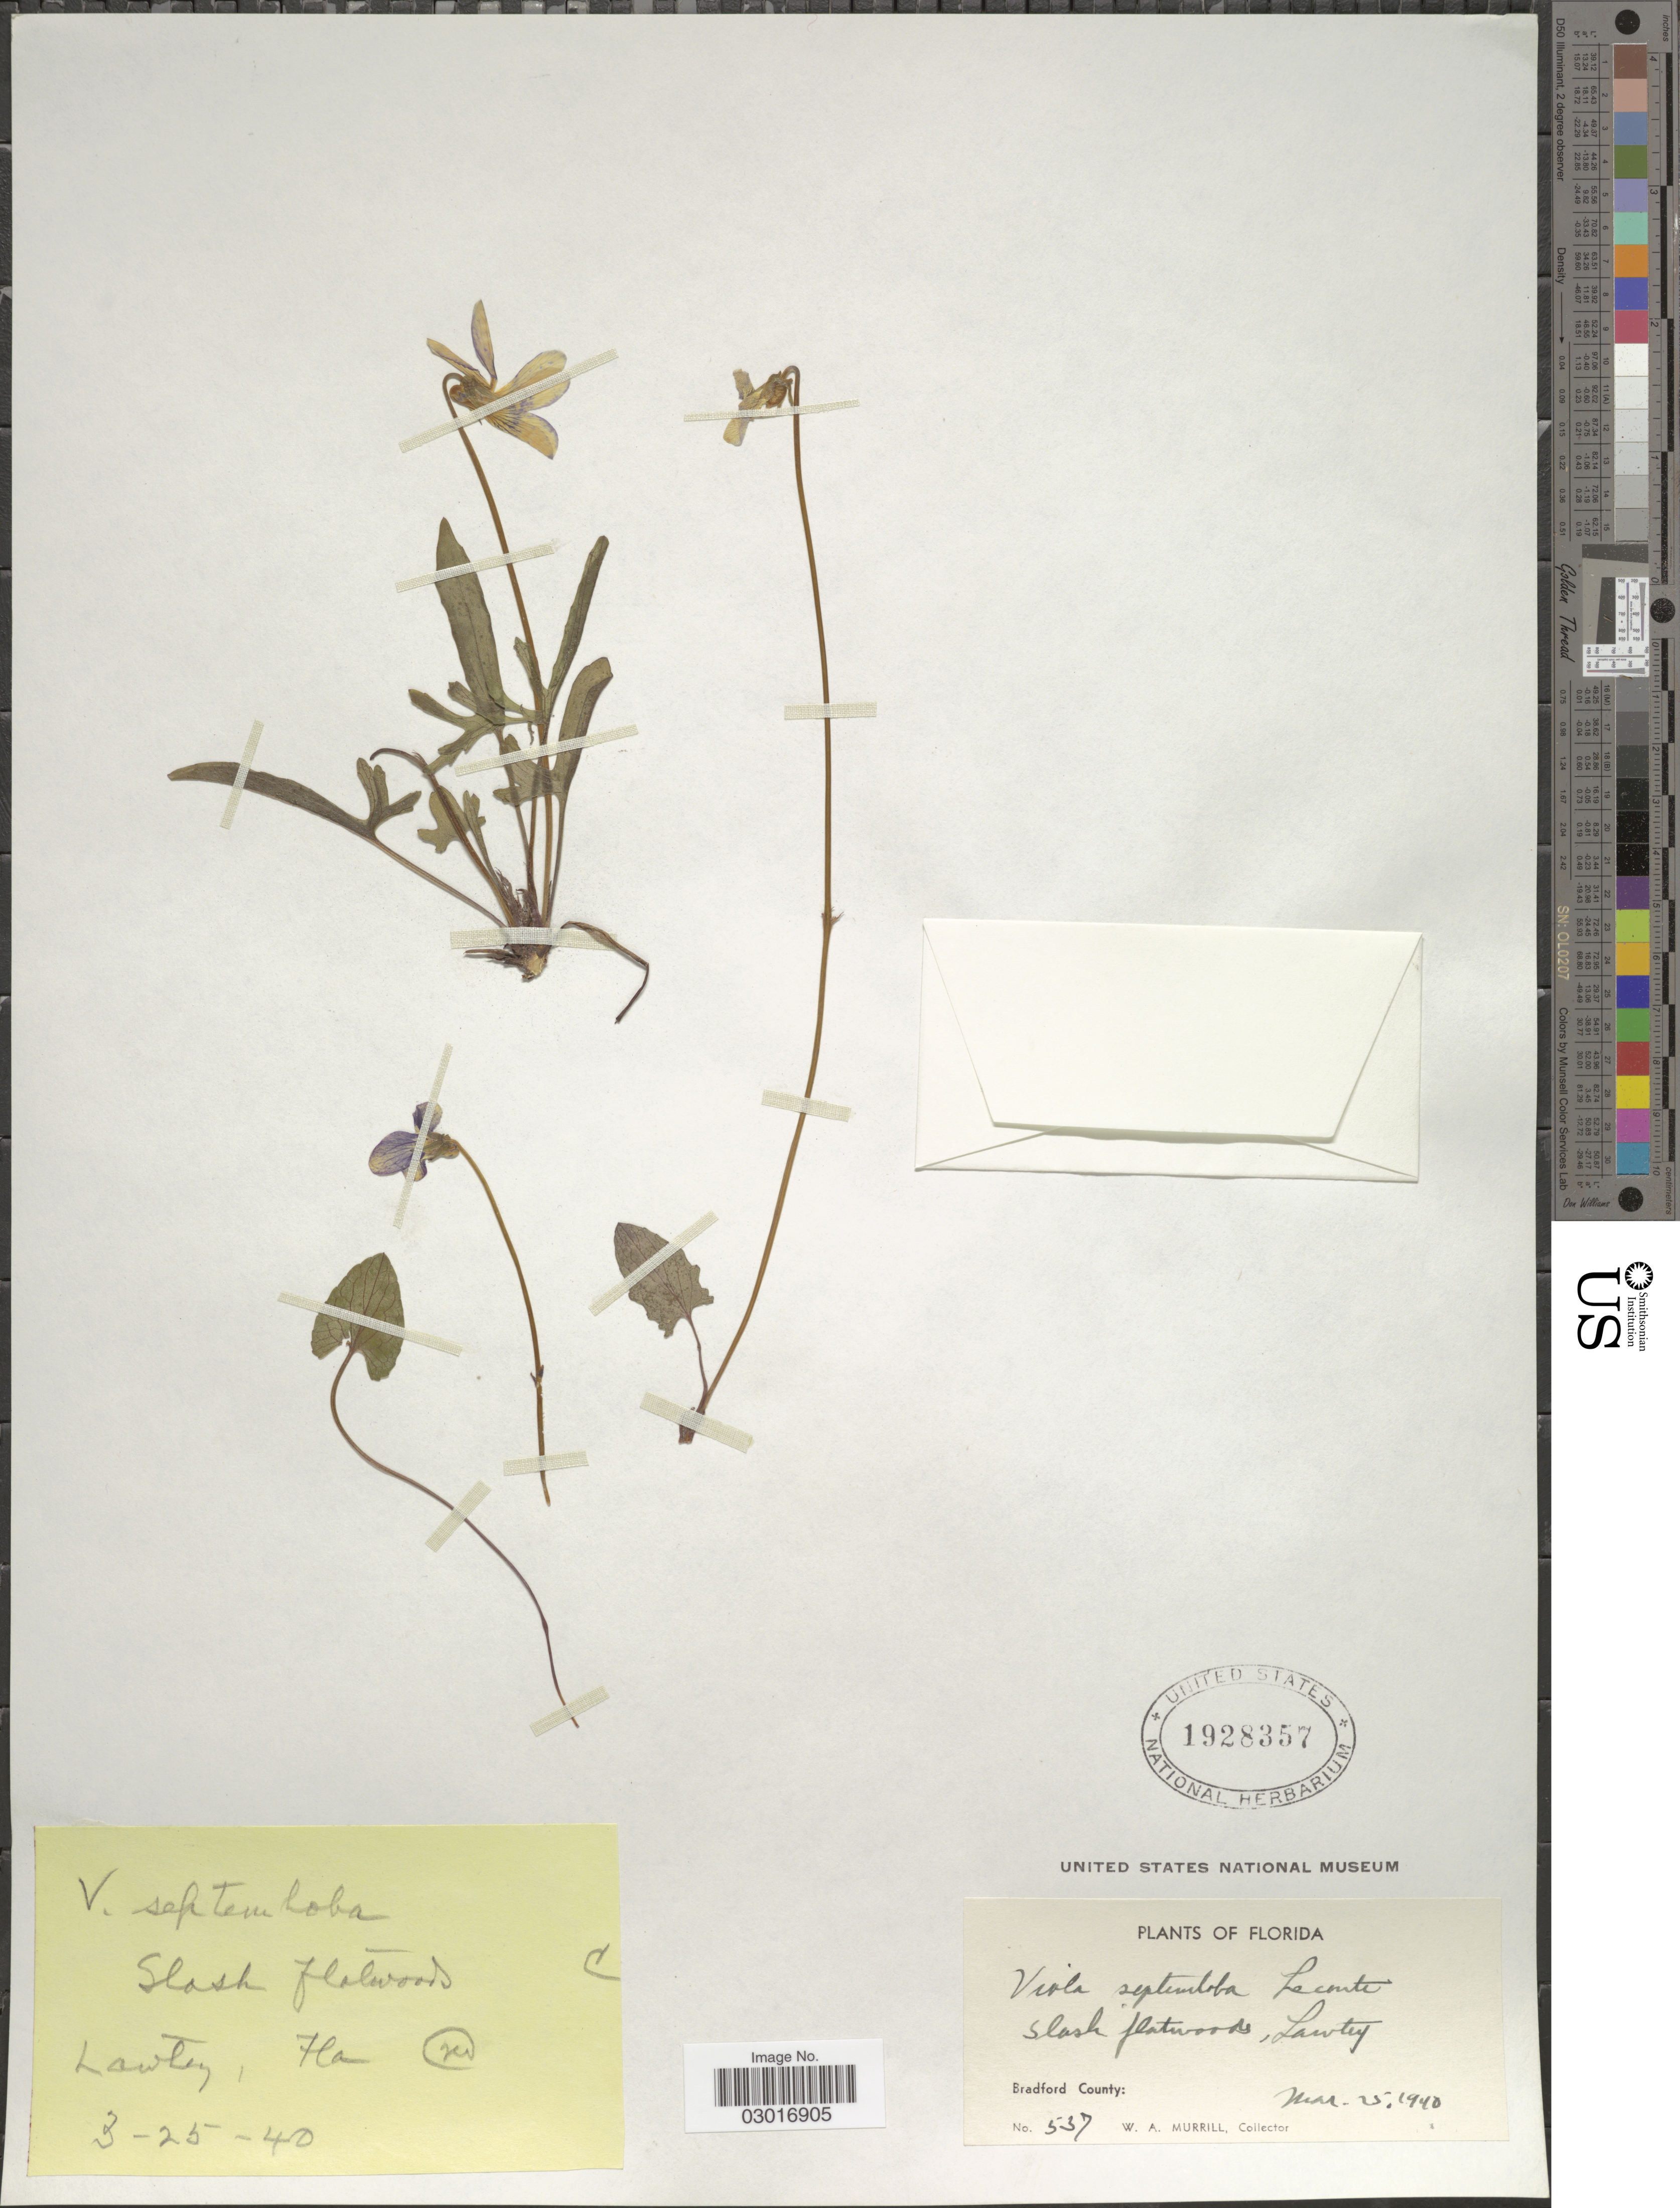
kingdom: Plantae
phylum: Tracheophyta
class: Magnoliopsida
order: Malpighiales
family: Violaceae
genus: Viola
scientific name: Viola septemloba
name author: LeConte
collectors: W. A. Murrill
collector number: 537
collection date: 1940-03-25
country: United States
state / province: Florida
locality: Slash flatwoods, Lawty, Bradford County.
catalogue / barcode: US 1928357